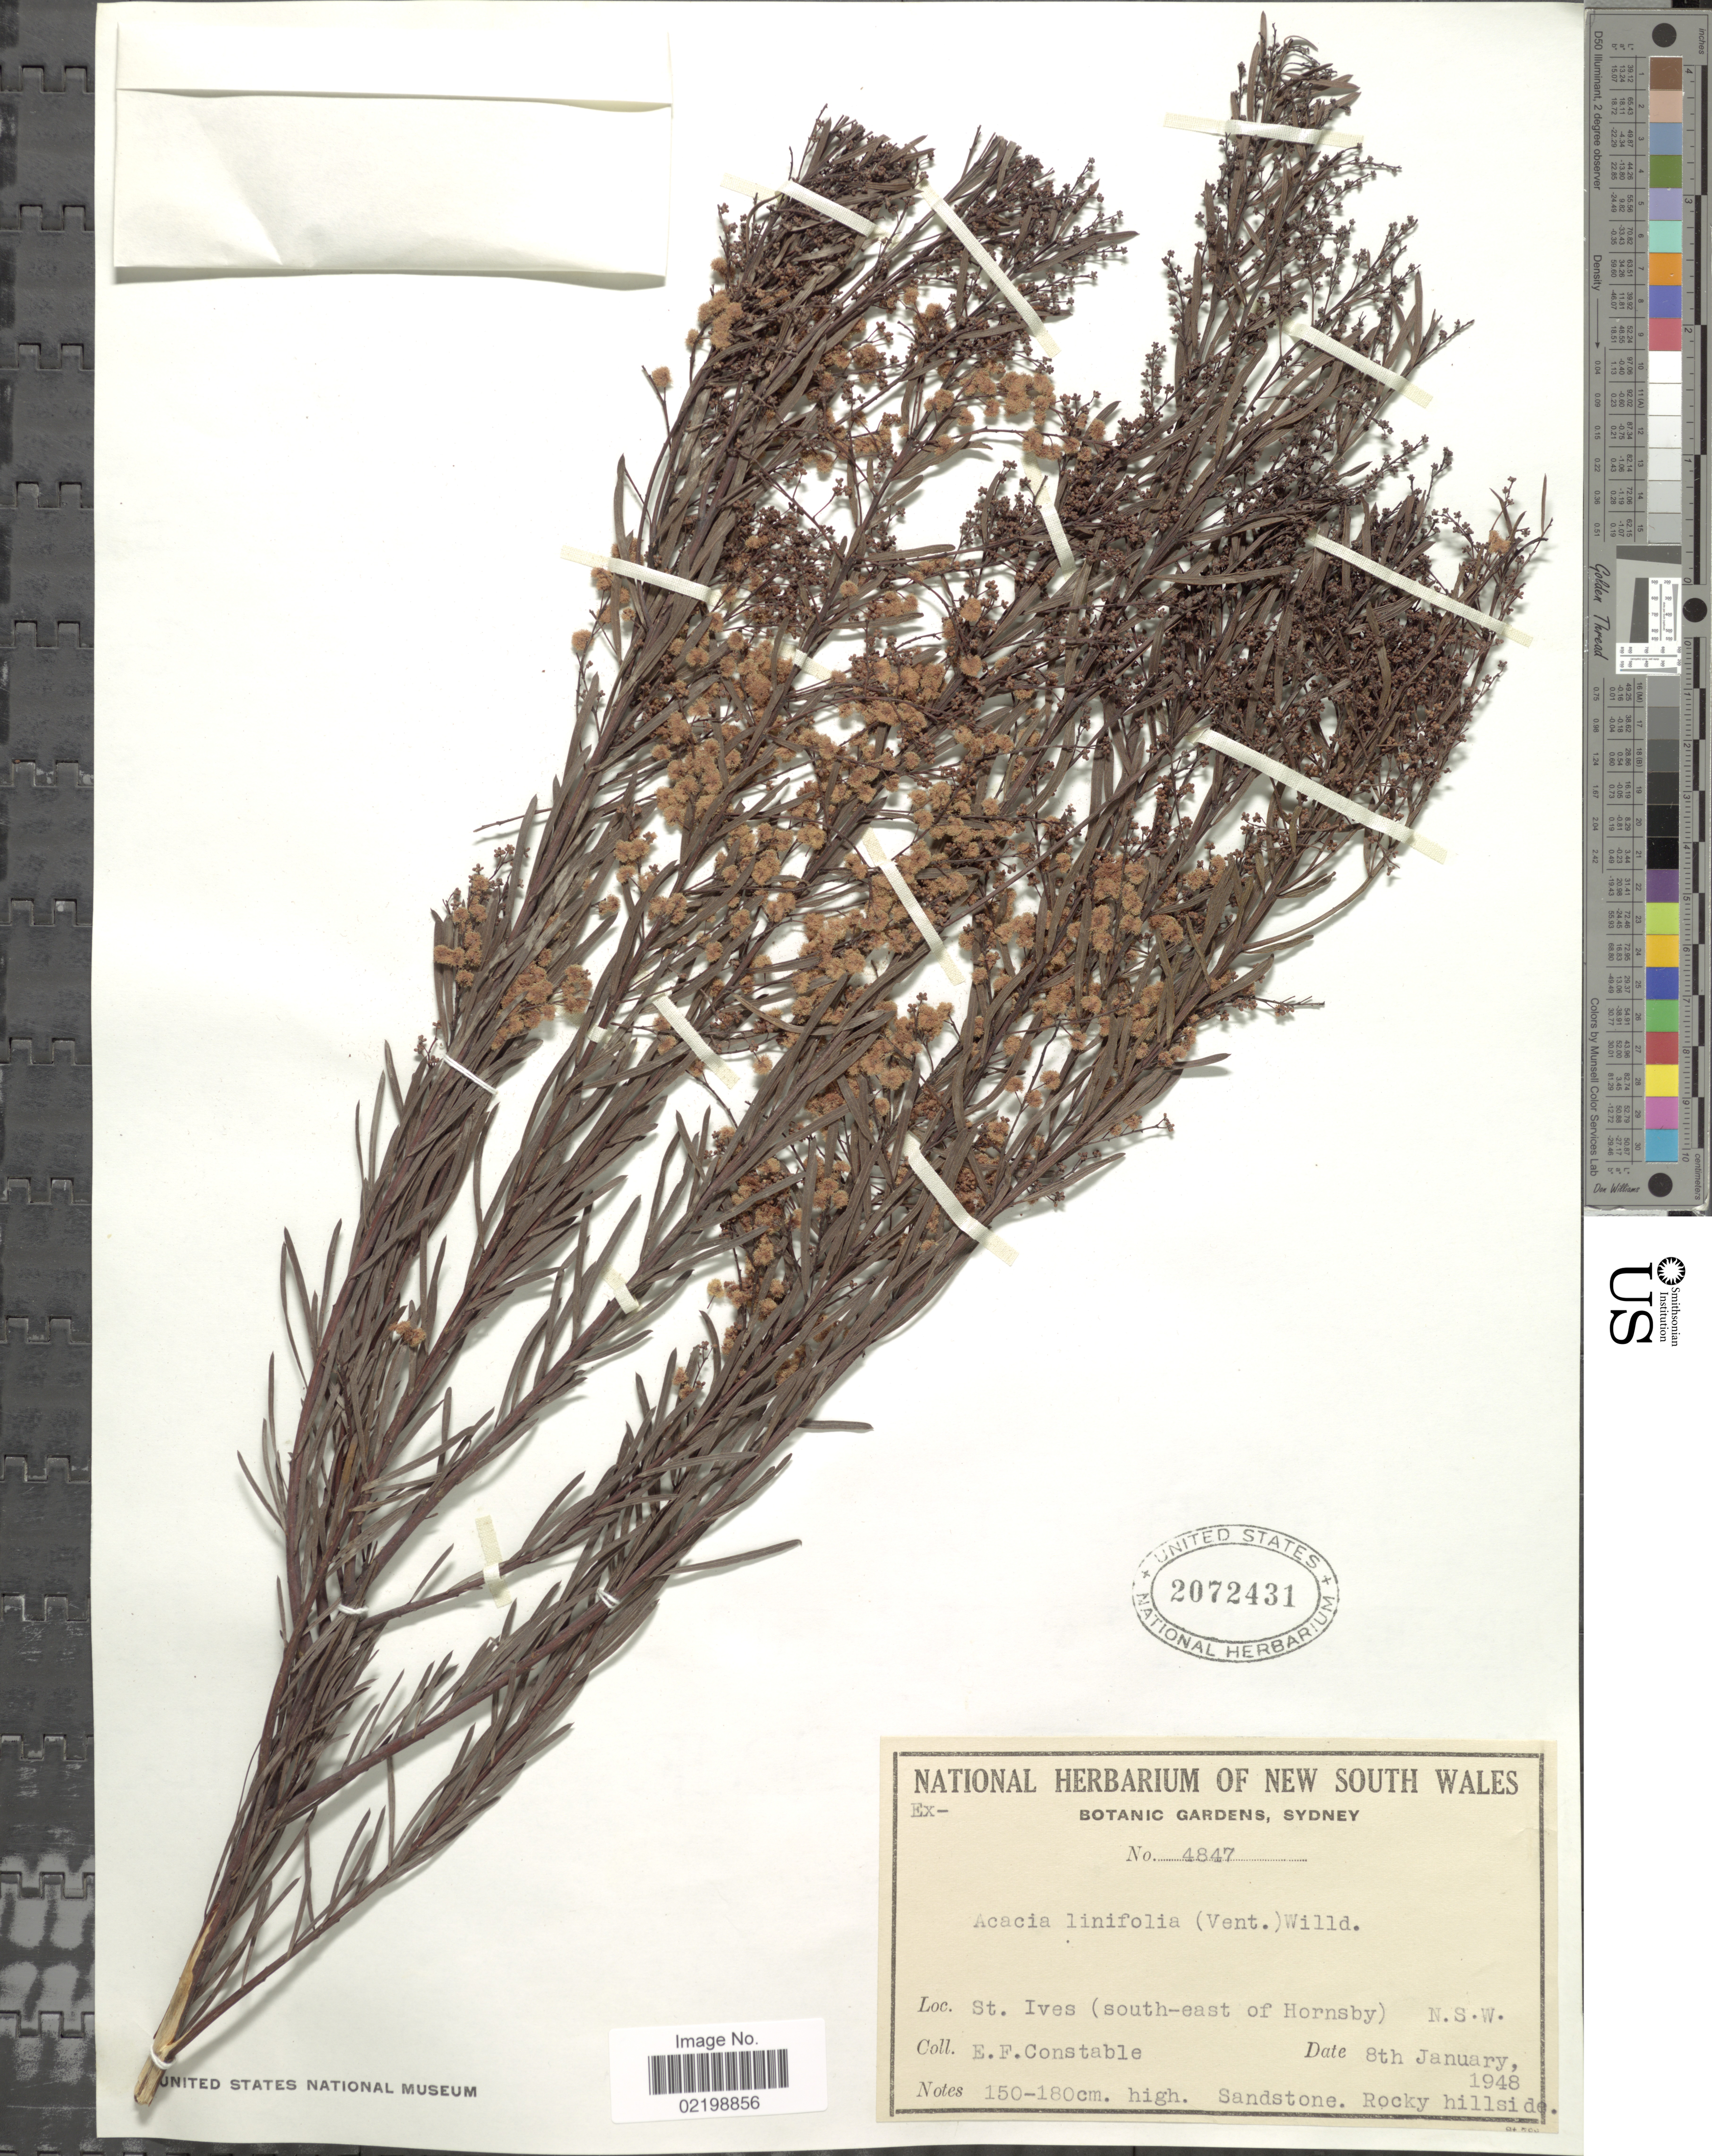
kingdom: Plantae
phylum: Tracheophyta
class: Magnoliopsida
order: Fabales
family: Fabaceae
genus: Acacia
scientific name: Acacia linifolia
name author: (Vent.) Willd.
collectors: E. F. Constable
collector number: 4847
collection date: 1948-01-08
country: Australia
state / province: New South Wales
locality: St. Ives (south-east of Hornsby), N.S.W.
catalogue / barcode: US 2072431